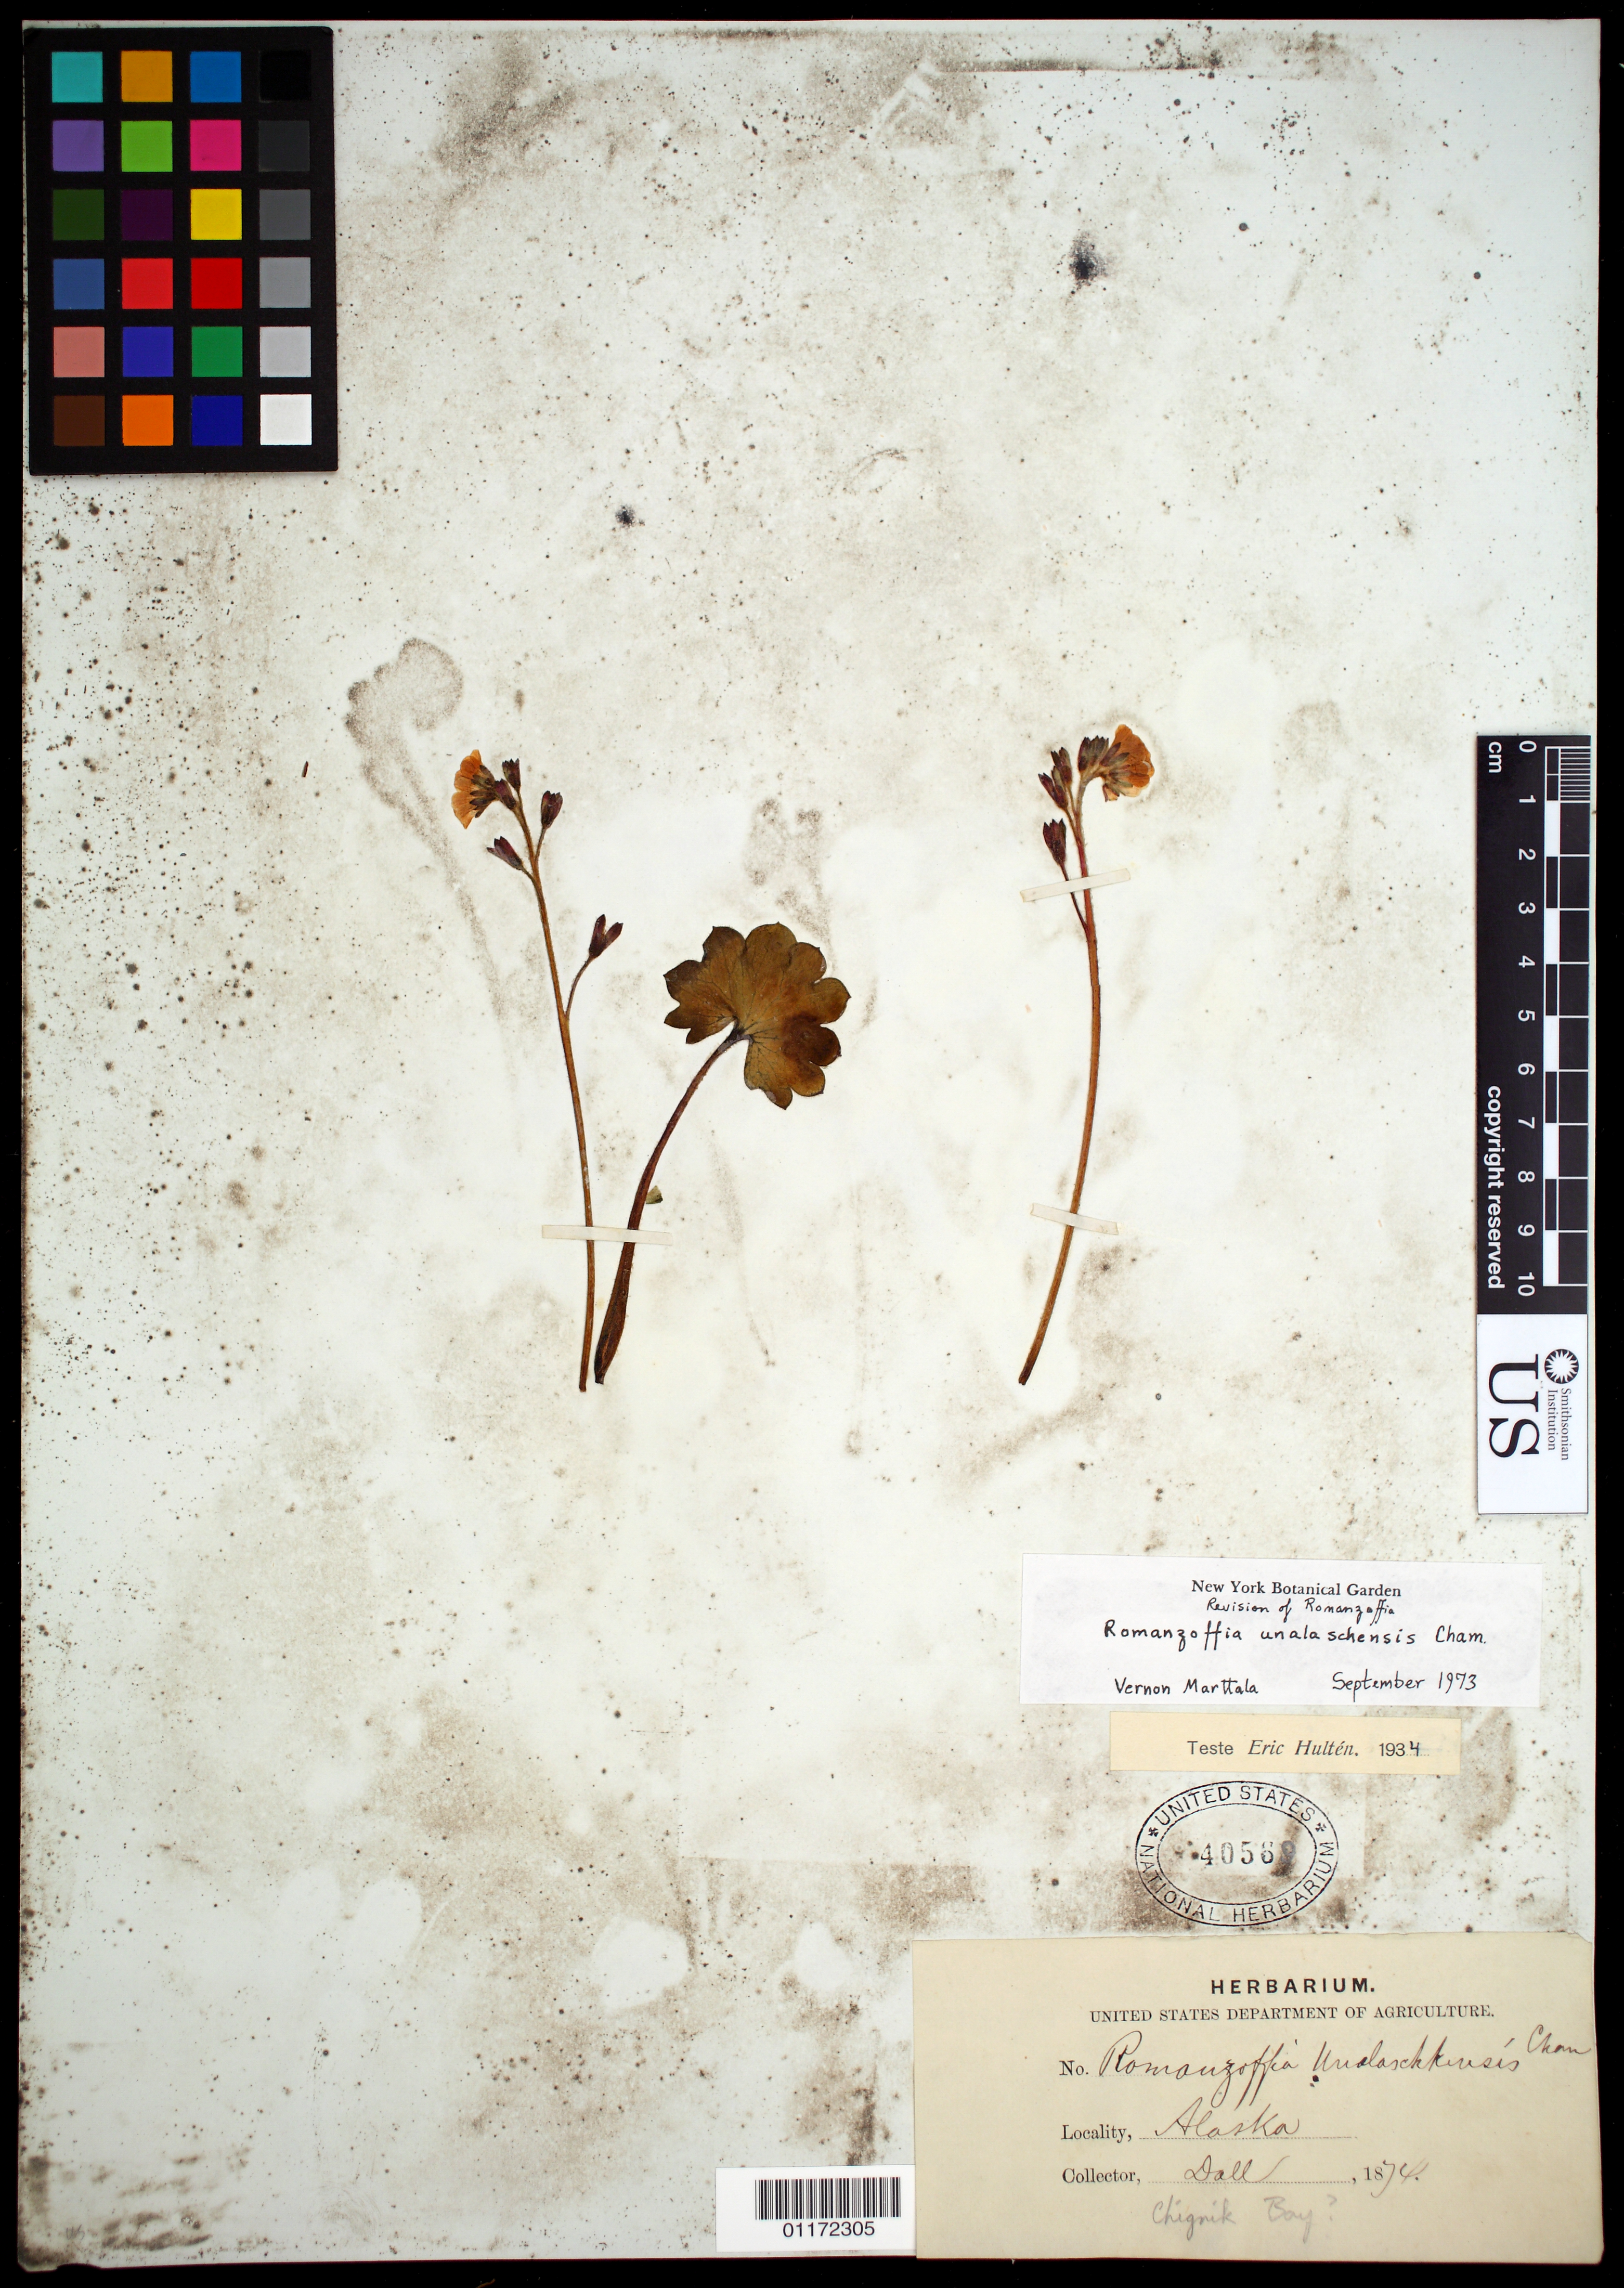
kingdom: Plantae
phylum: Tracheophyta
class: Magnoliopsida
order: Boraginales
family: Hydrophyllaceae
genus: Romanzoffia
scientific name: Romanzoffia unalaschcensis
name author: Cham.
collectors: W. Dall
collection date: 1874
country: United States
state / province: Alaska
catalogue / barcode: US 49569